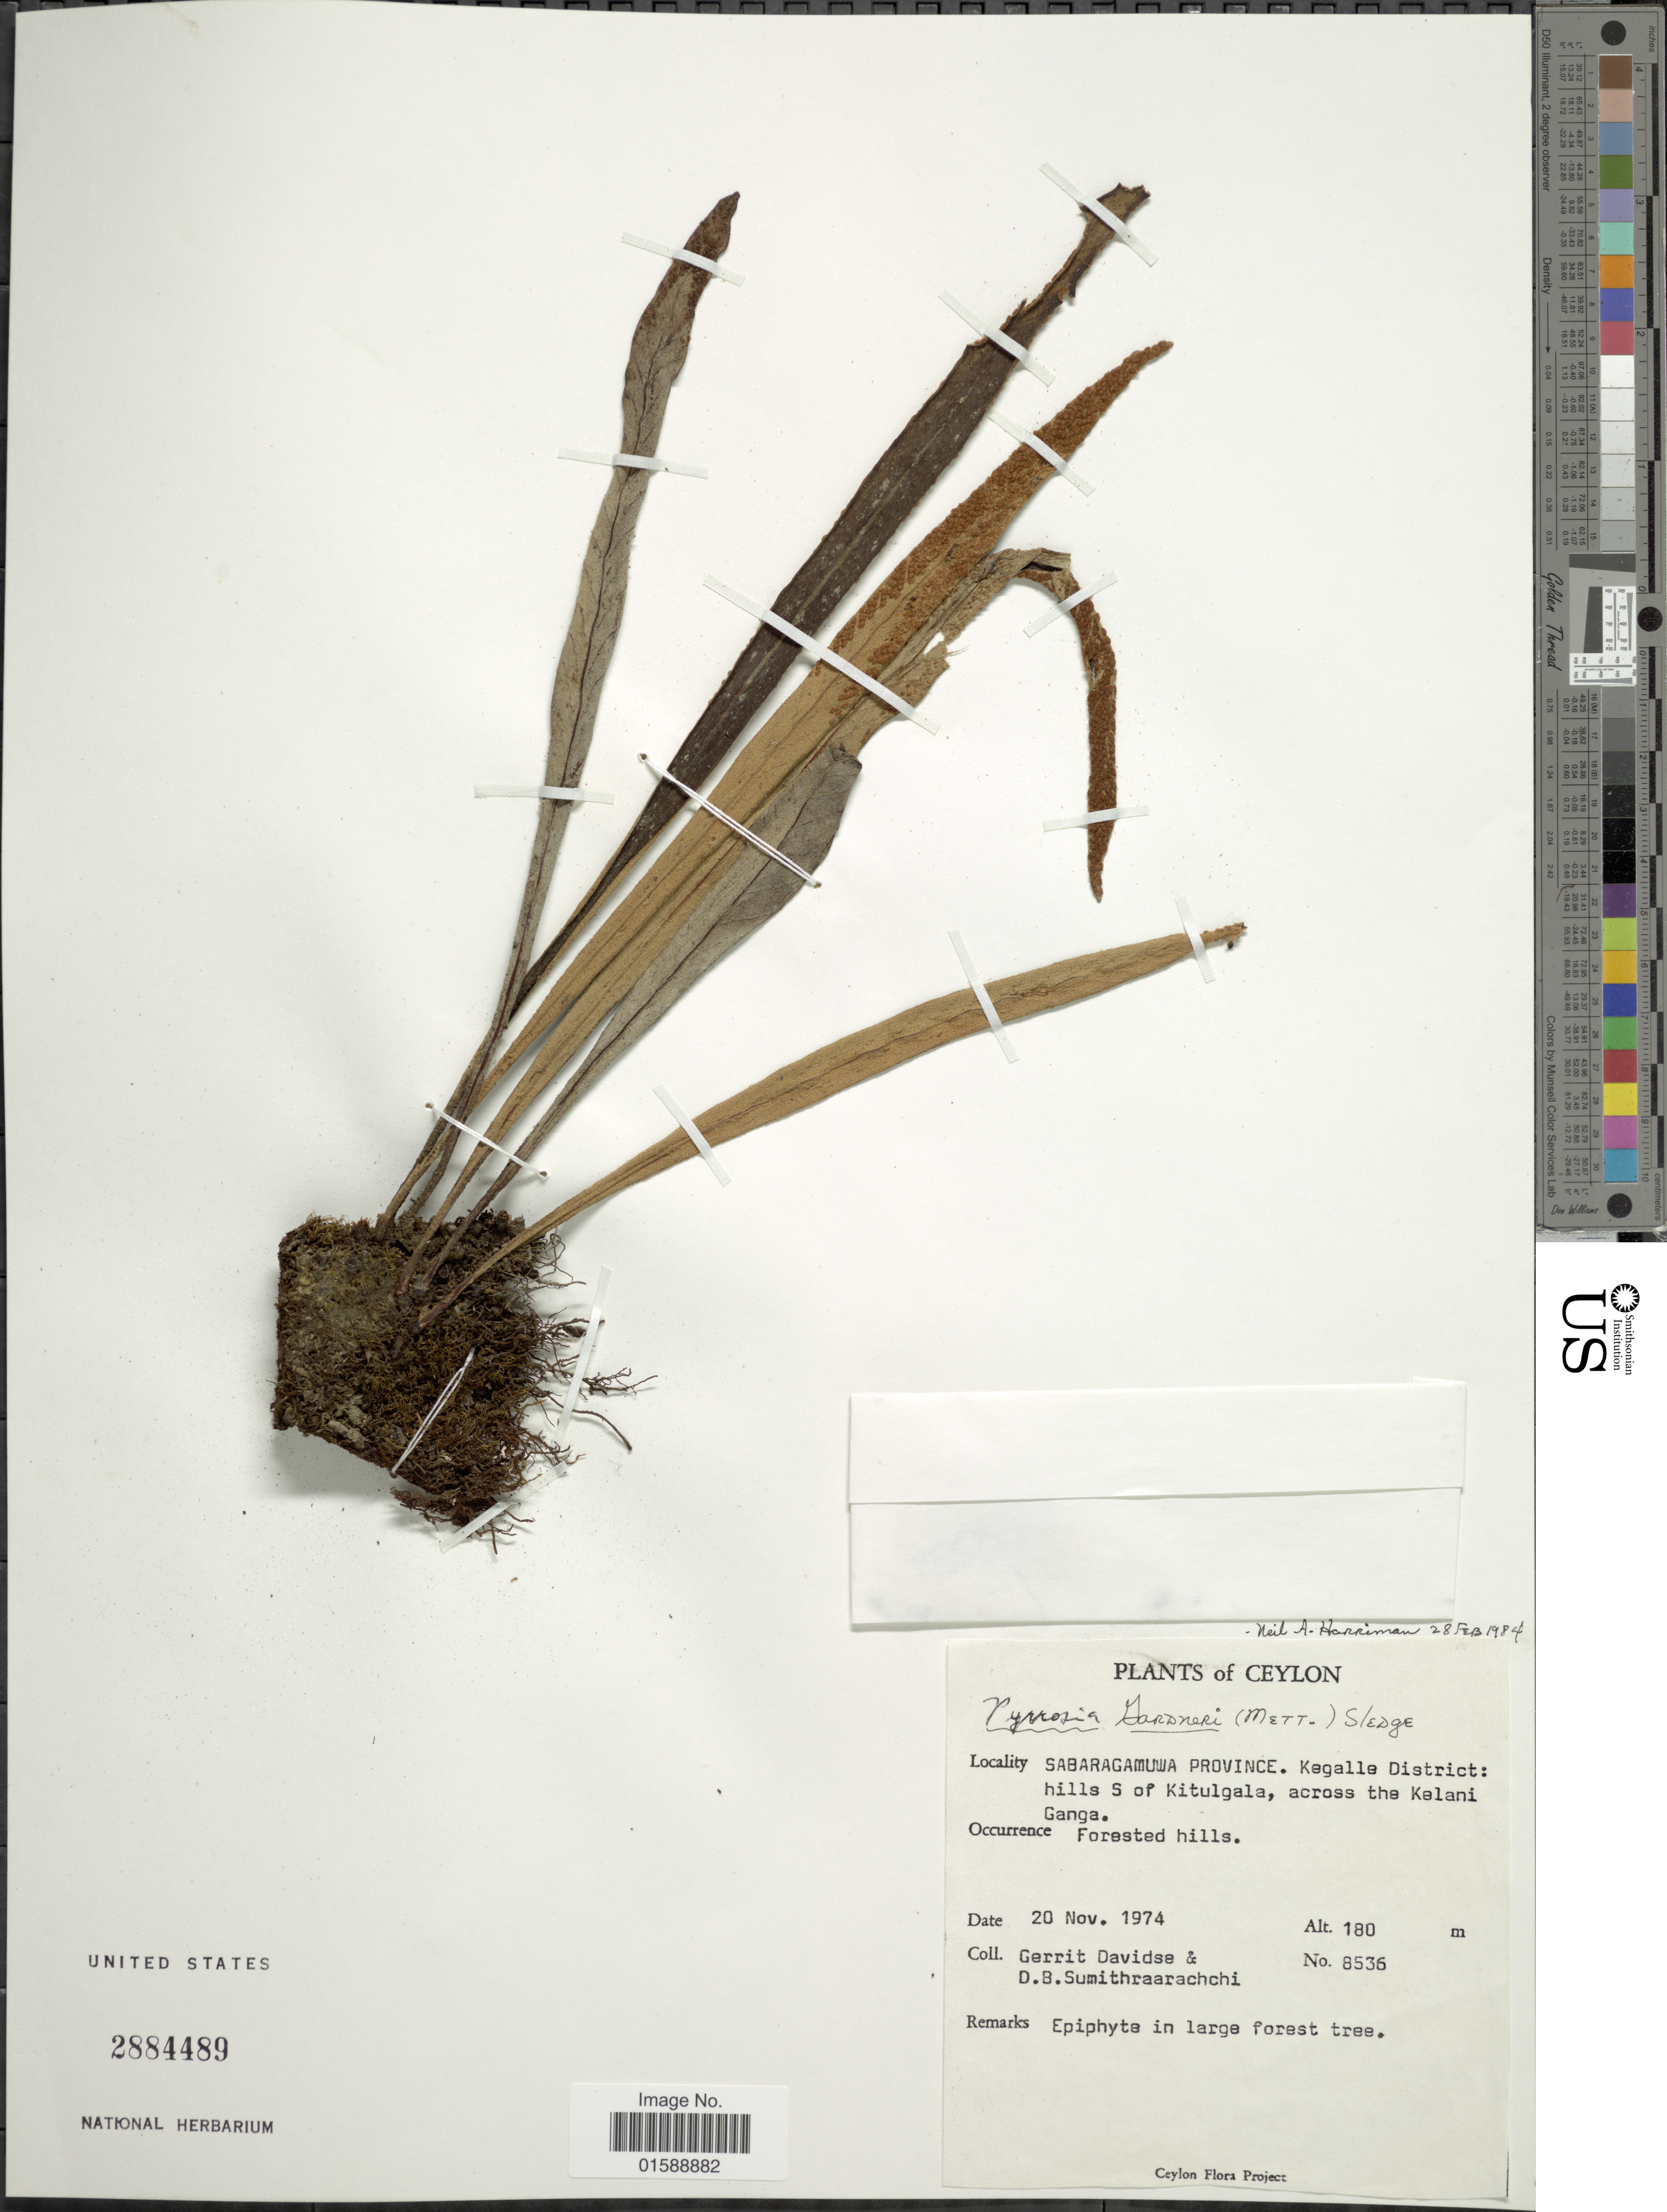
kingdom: Plantae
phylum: Tracheophyta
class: Polypodiopsida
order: Polypodiales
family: Polypodiaceae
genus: Pyrrosia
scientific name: Pyrrosia gardneri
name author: (Kunze ex Mett.) Sledge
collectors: G. Davidse & D. B. Sumithraarachchi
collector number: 8536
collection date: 1974-11-20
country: Sri Lanka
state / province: Sabaragamuwa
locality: Ceylon. Kegalle District: hills S of Kitulgala, across the Kalani Ganga. Forested hills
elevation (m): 180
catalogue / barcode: US 2884489